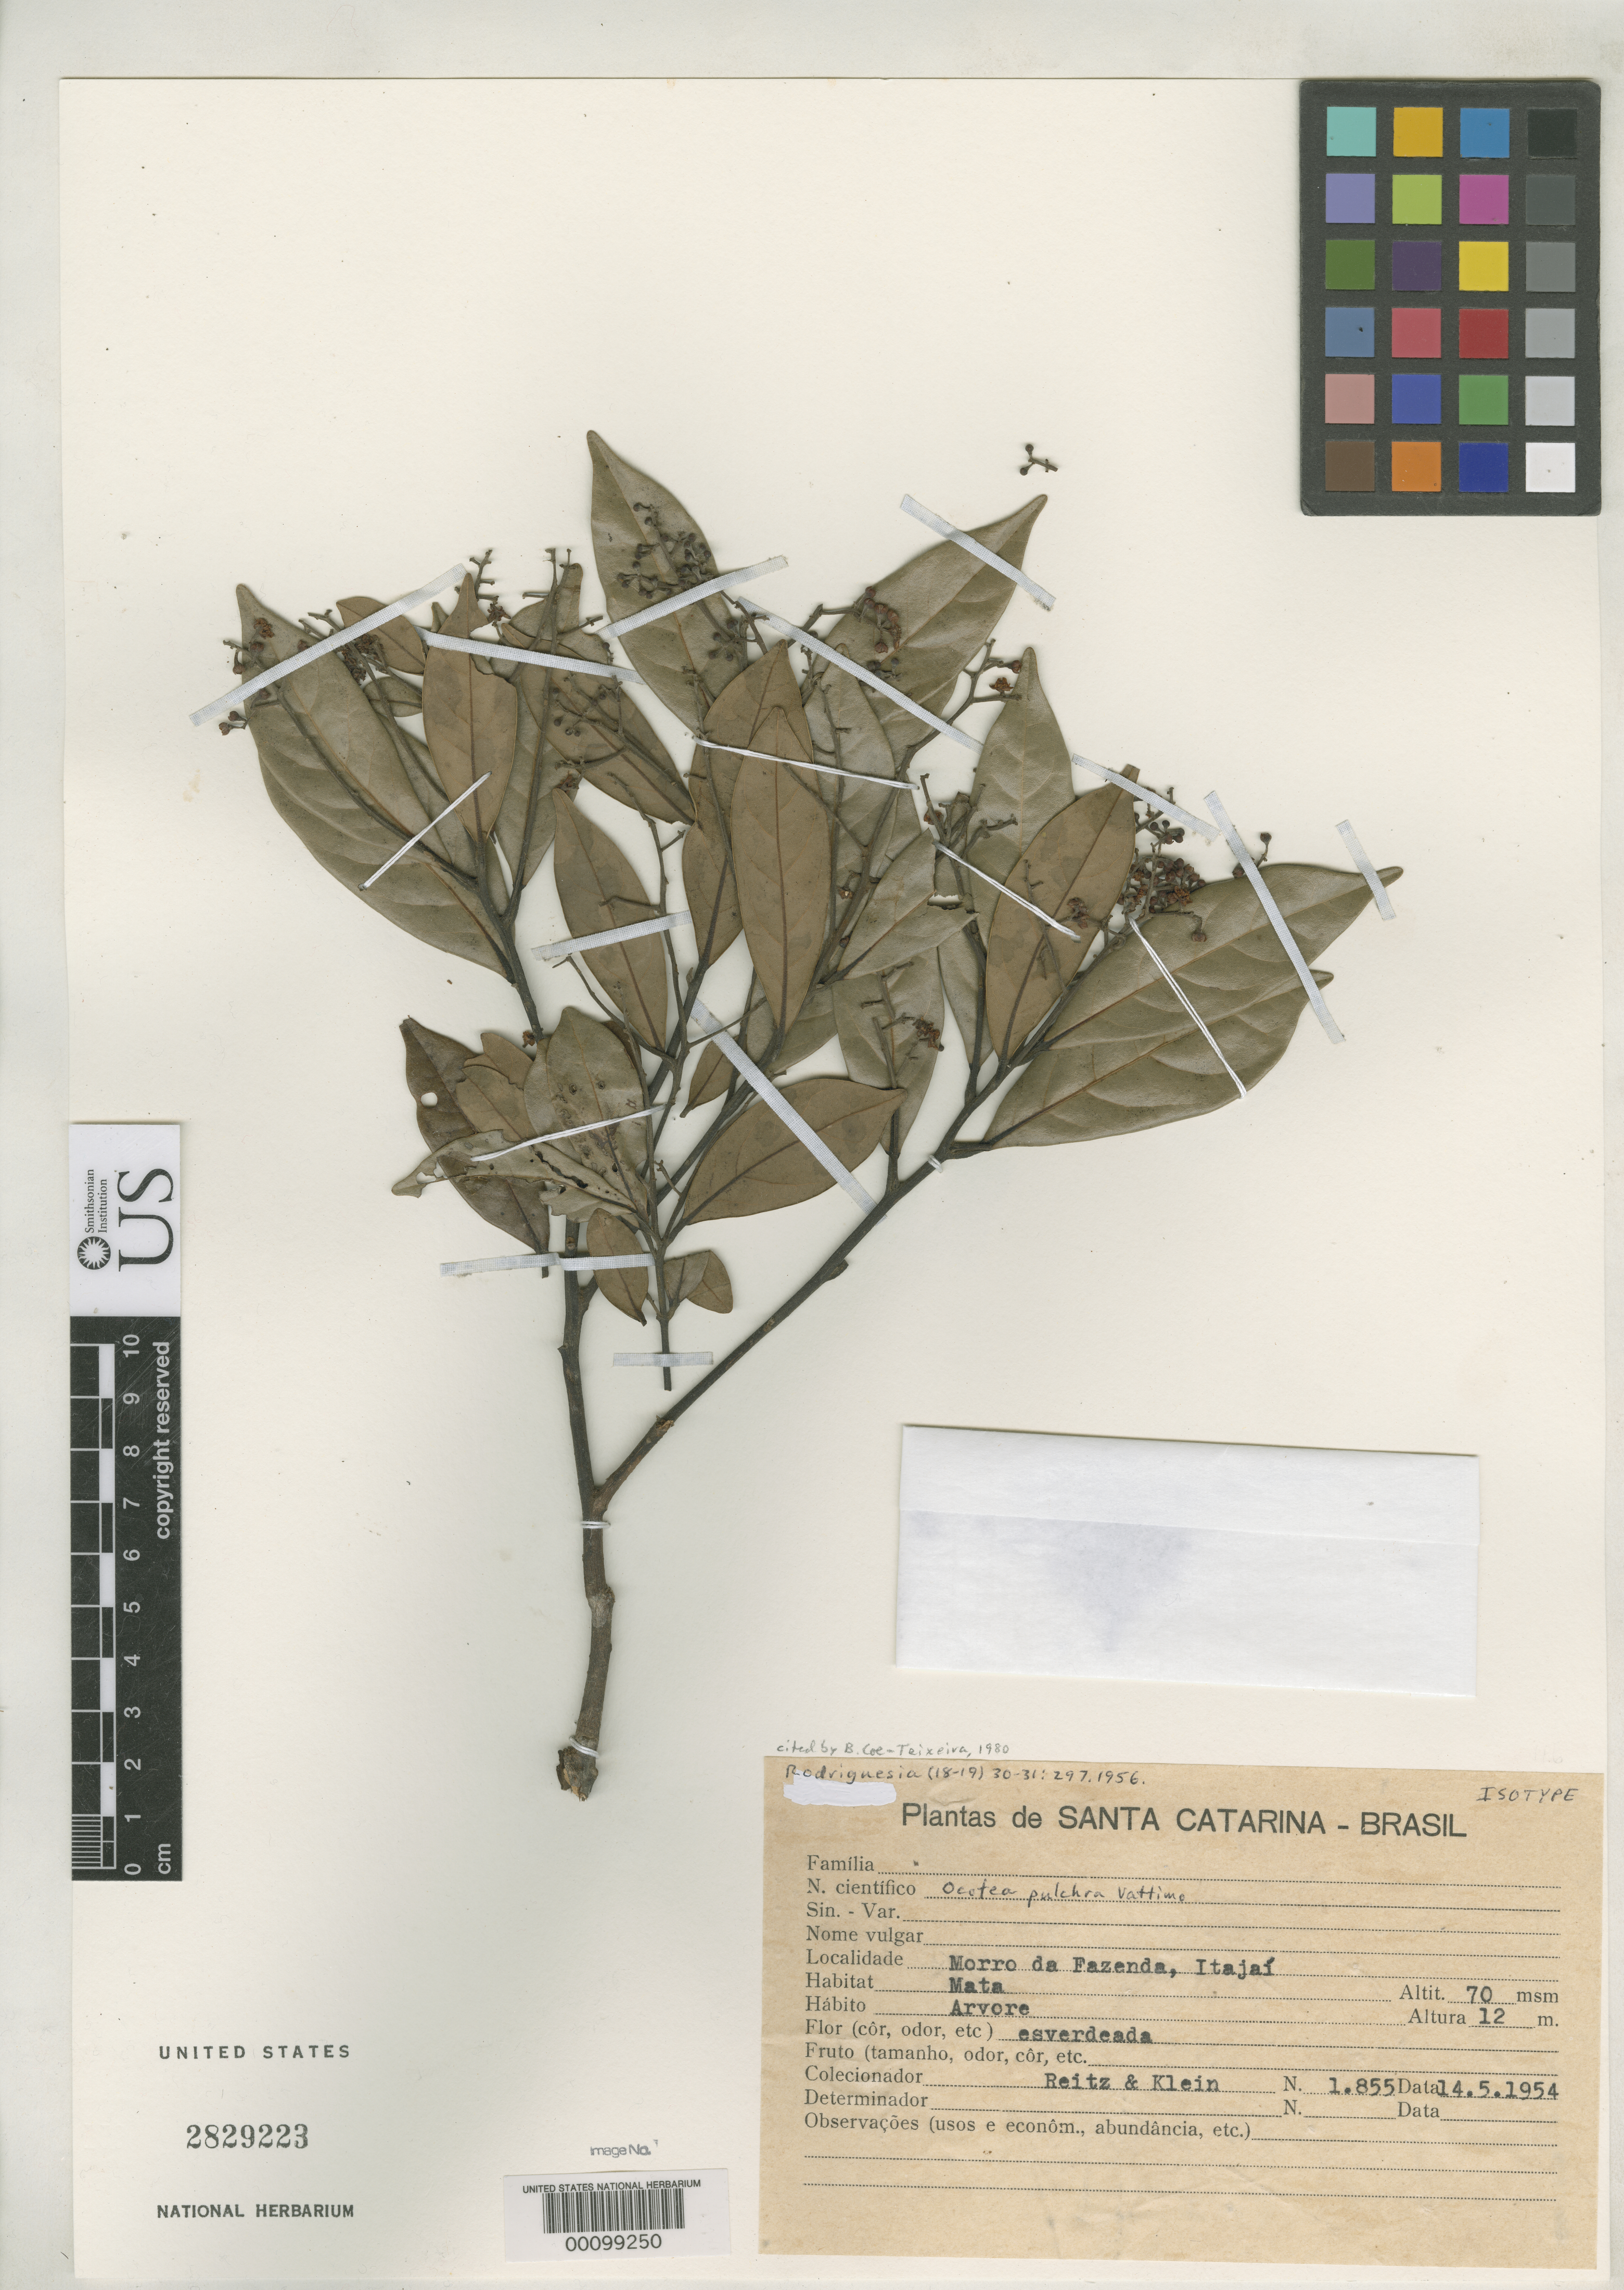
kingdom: Plantae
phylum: Tracheophyta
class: Magnoliopsida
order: Laurales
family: Lauraceae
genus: Ocotea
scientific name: Ocotea pulchra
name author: Vattimo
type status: Isotype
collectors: R. Reitz & R. M. Klein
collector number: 1855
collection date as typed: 14 May 1954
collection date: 1954-05-14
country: Brazil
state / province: Santa Catarina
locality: Morro da Fazenda, Itajai.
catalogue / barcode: US 2829223